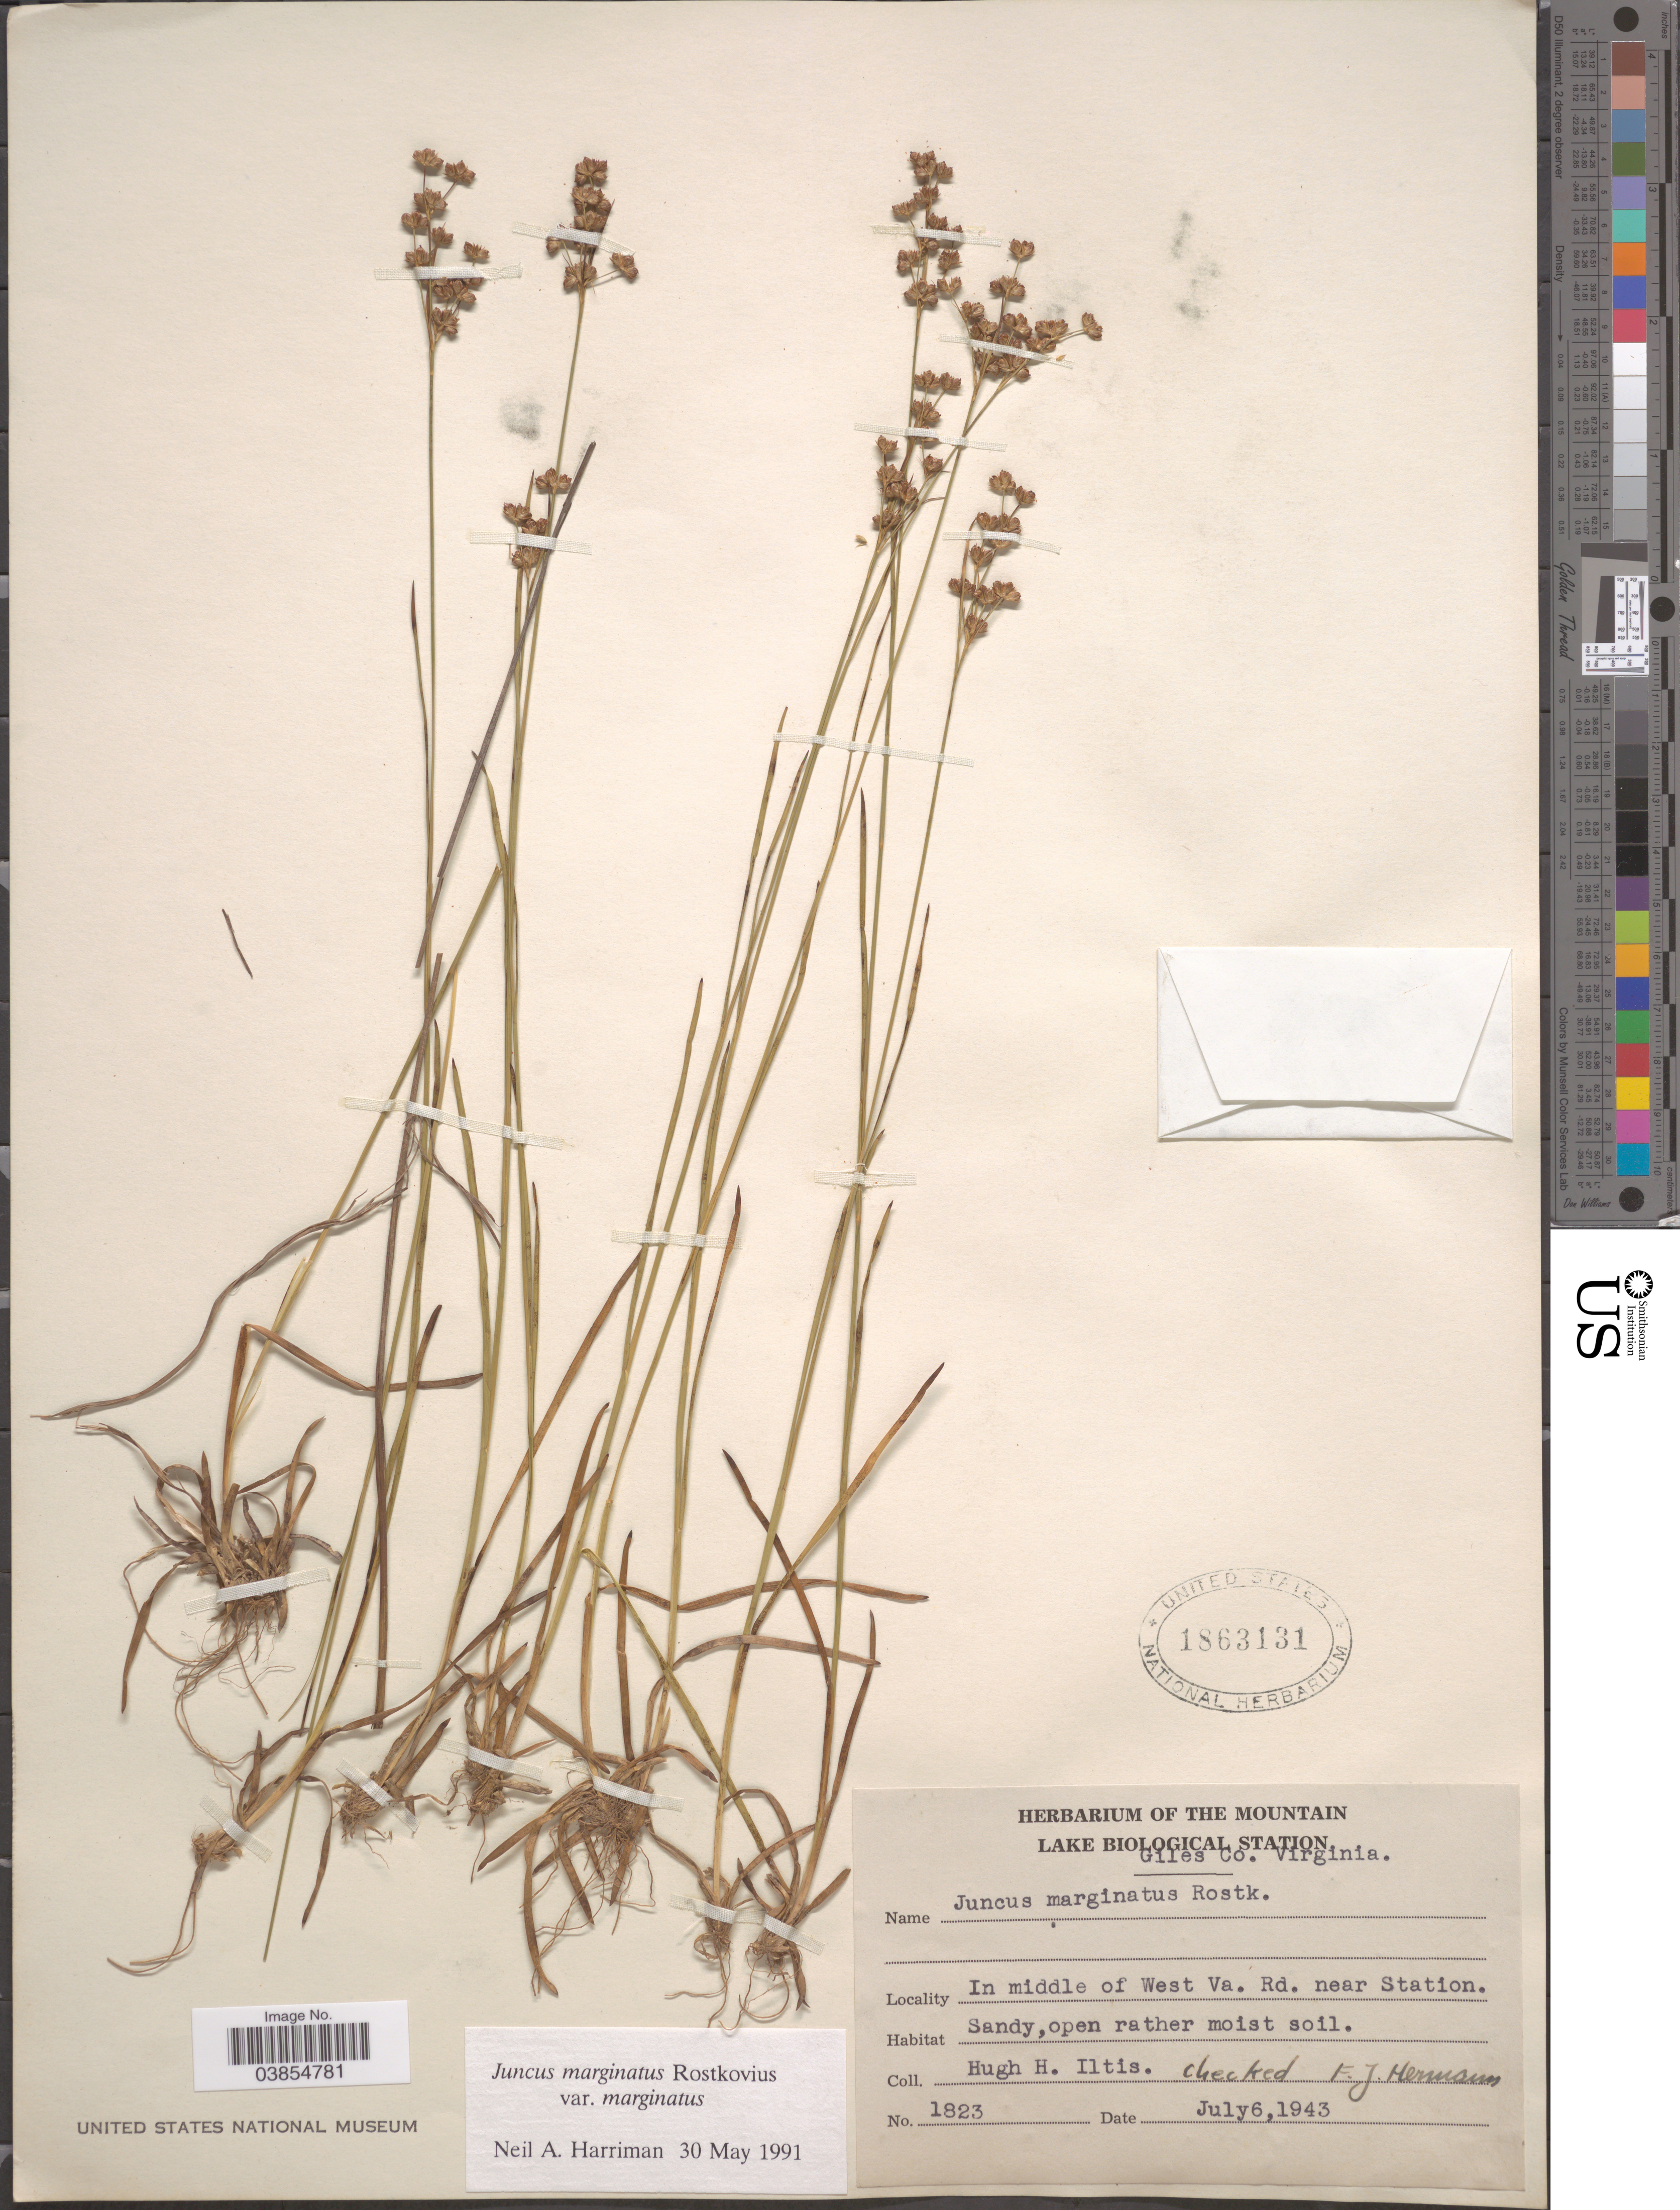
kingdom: Plantae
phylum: Tracheophyta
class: Liliopsida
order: Poales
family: Juncaceae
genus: Juncus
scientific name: Juncus marginatus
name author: Rostk.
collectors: H. H. Iltis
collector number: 1823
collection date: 1943-07-06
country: United States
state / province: Virginia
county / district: Giles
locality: In middle of West Va. Rd. near Station.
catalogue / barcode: US 1863131